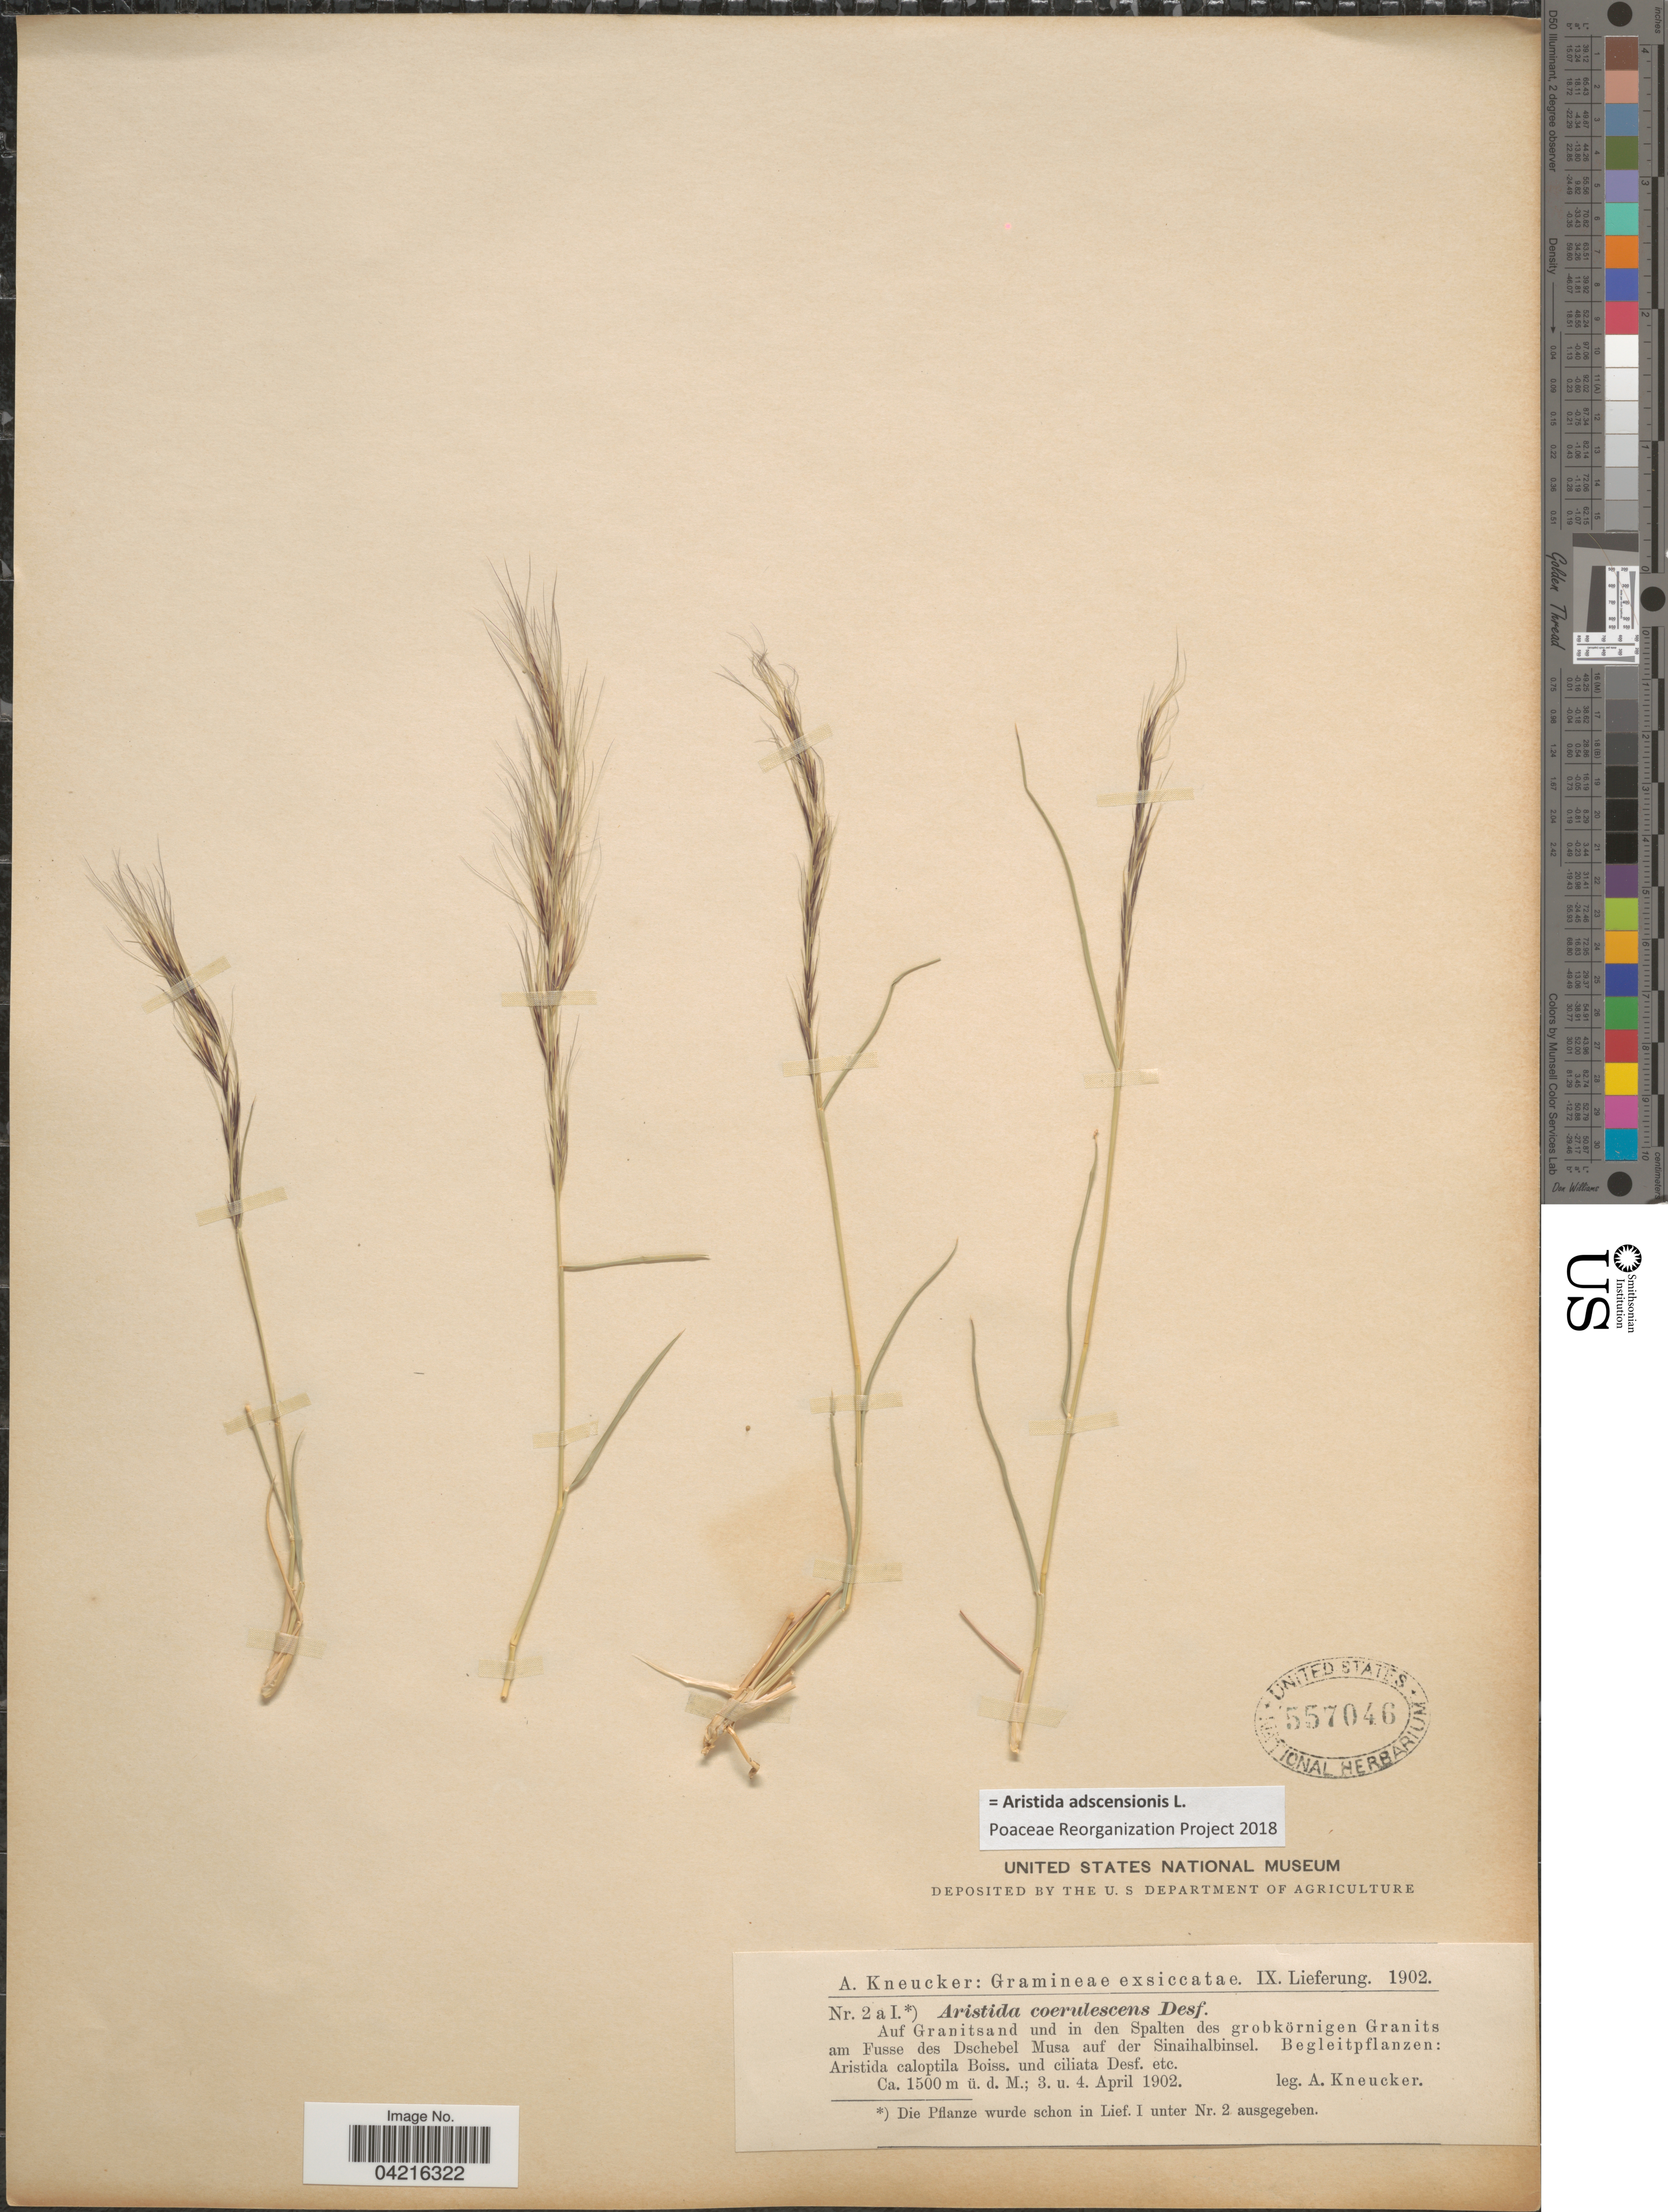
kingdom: Plantae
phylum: Tracheophyta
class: Liliopsida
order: Poales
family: Poaceae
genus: Aristida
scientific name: Aristida adscensionis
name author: L.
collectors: A. Kneucker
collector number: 2a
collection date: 1902-04-03/1902-04-04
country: Egypt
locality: Auf Granitsand und in den Spalten des grobkörnigen. Granits am Fusse des Dschebel Musa auf der Sinaihalbinsel.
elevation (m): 1500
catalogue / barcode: US 557046